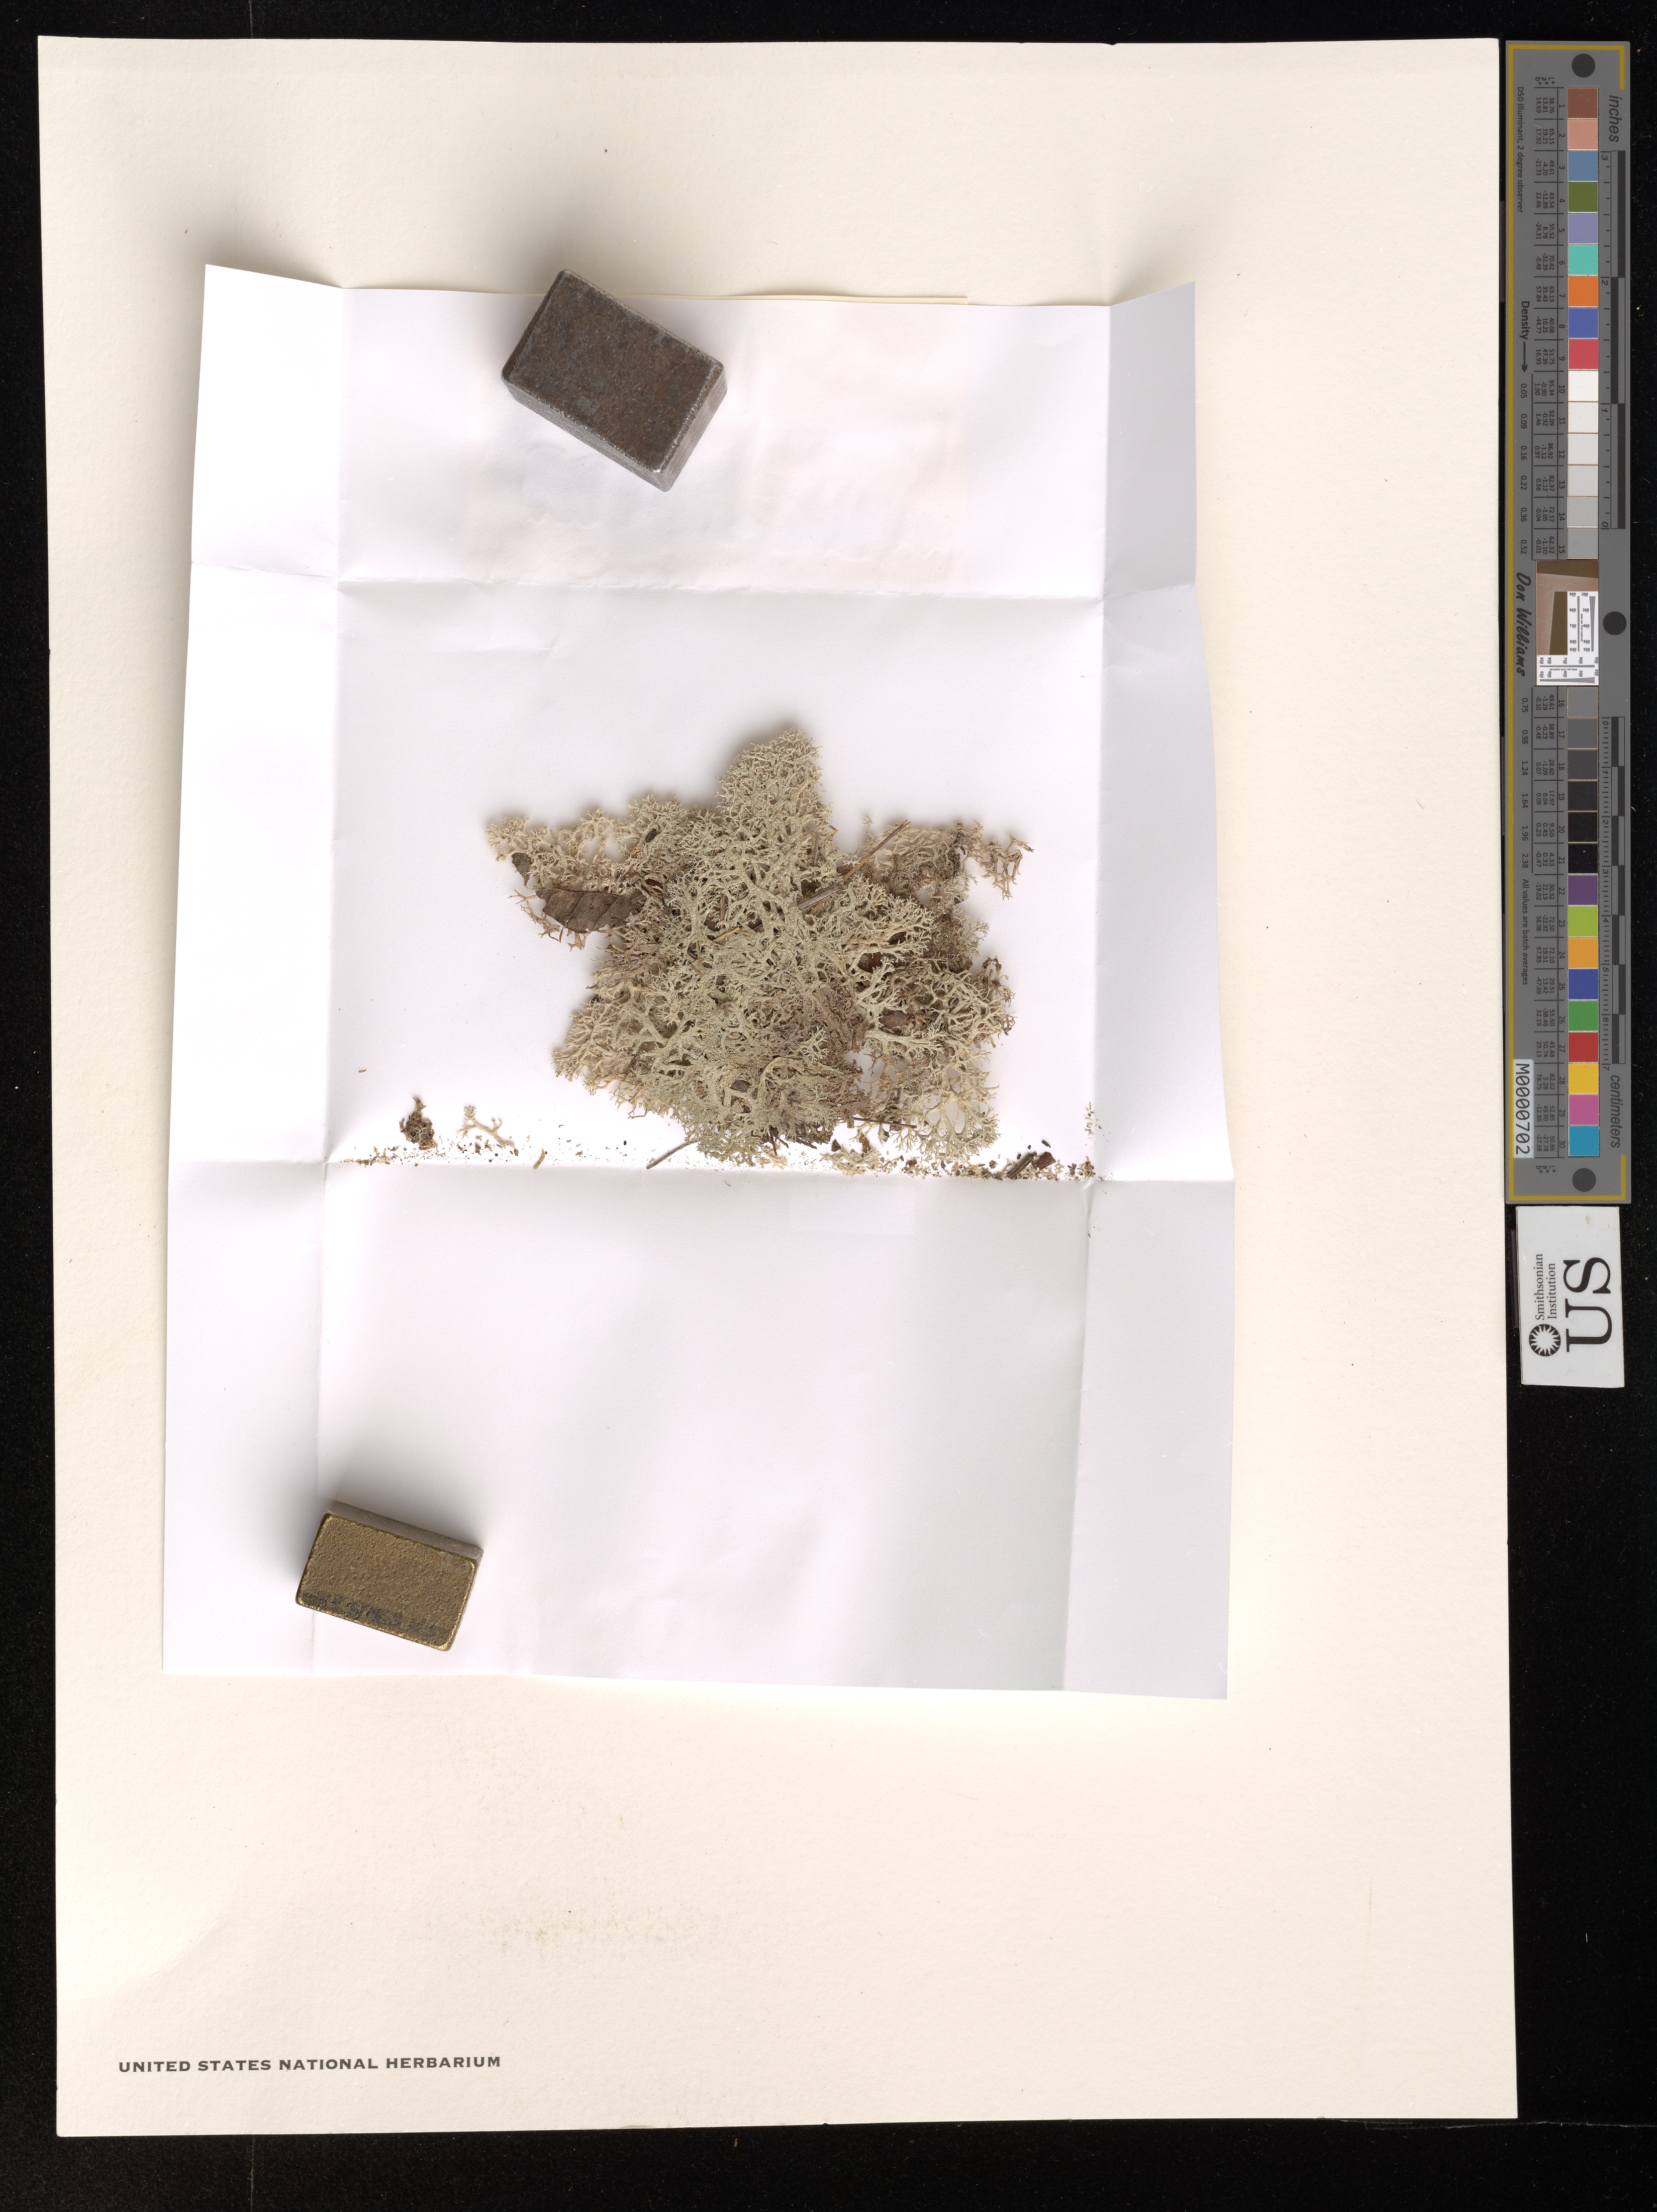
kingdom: Fungi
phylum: Ascomycota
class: Lecanoromycetes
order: Lecanorales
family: Cladoniaceae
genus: Cladonia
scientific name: Cladonia evansii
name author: Abbayes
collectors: R. Yahr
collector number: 3808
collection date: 2001-05-14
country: United States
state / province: North Carolina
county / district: Pender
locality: Pender Co. Military Ocean Terminal at Sunny Point, ca 12 km of Carolina Beach. In oak hammock near small sinkholes at s! entrance.